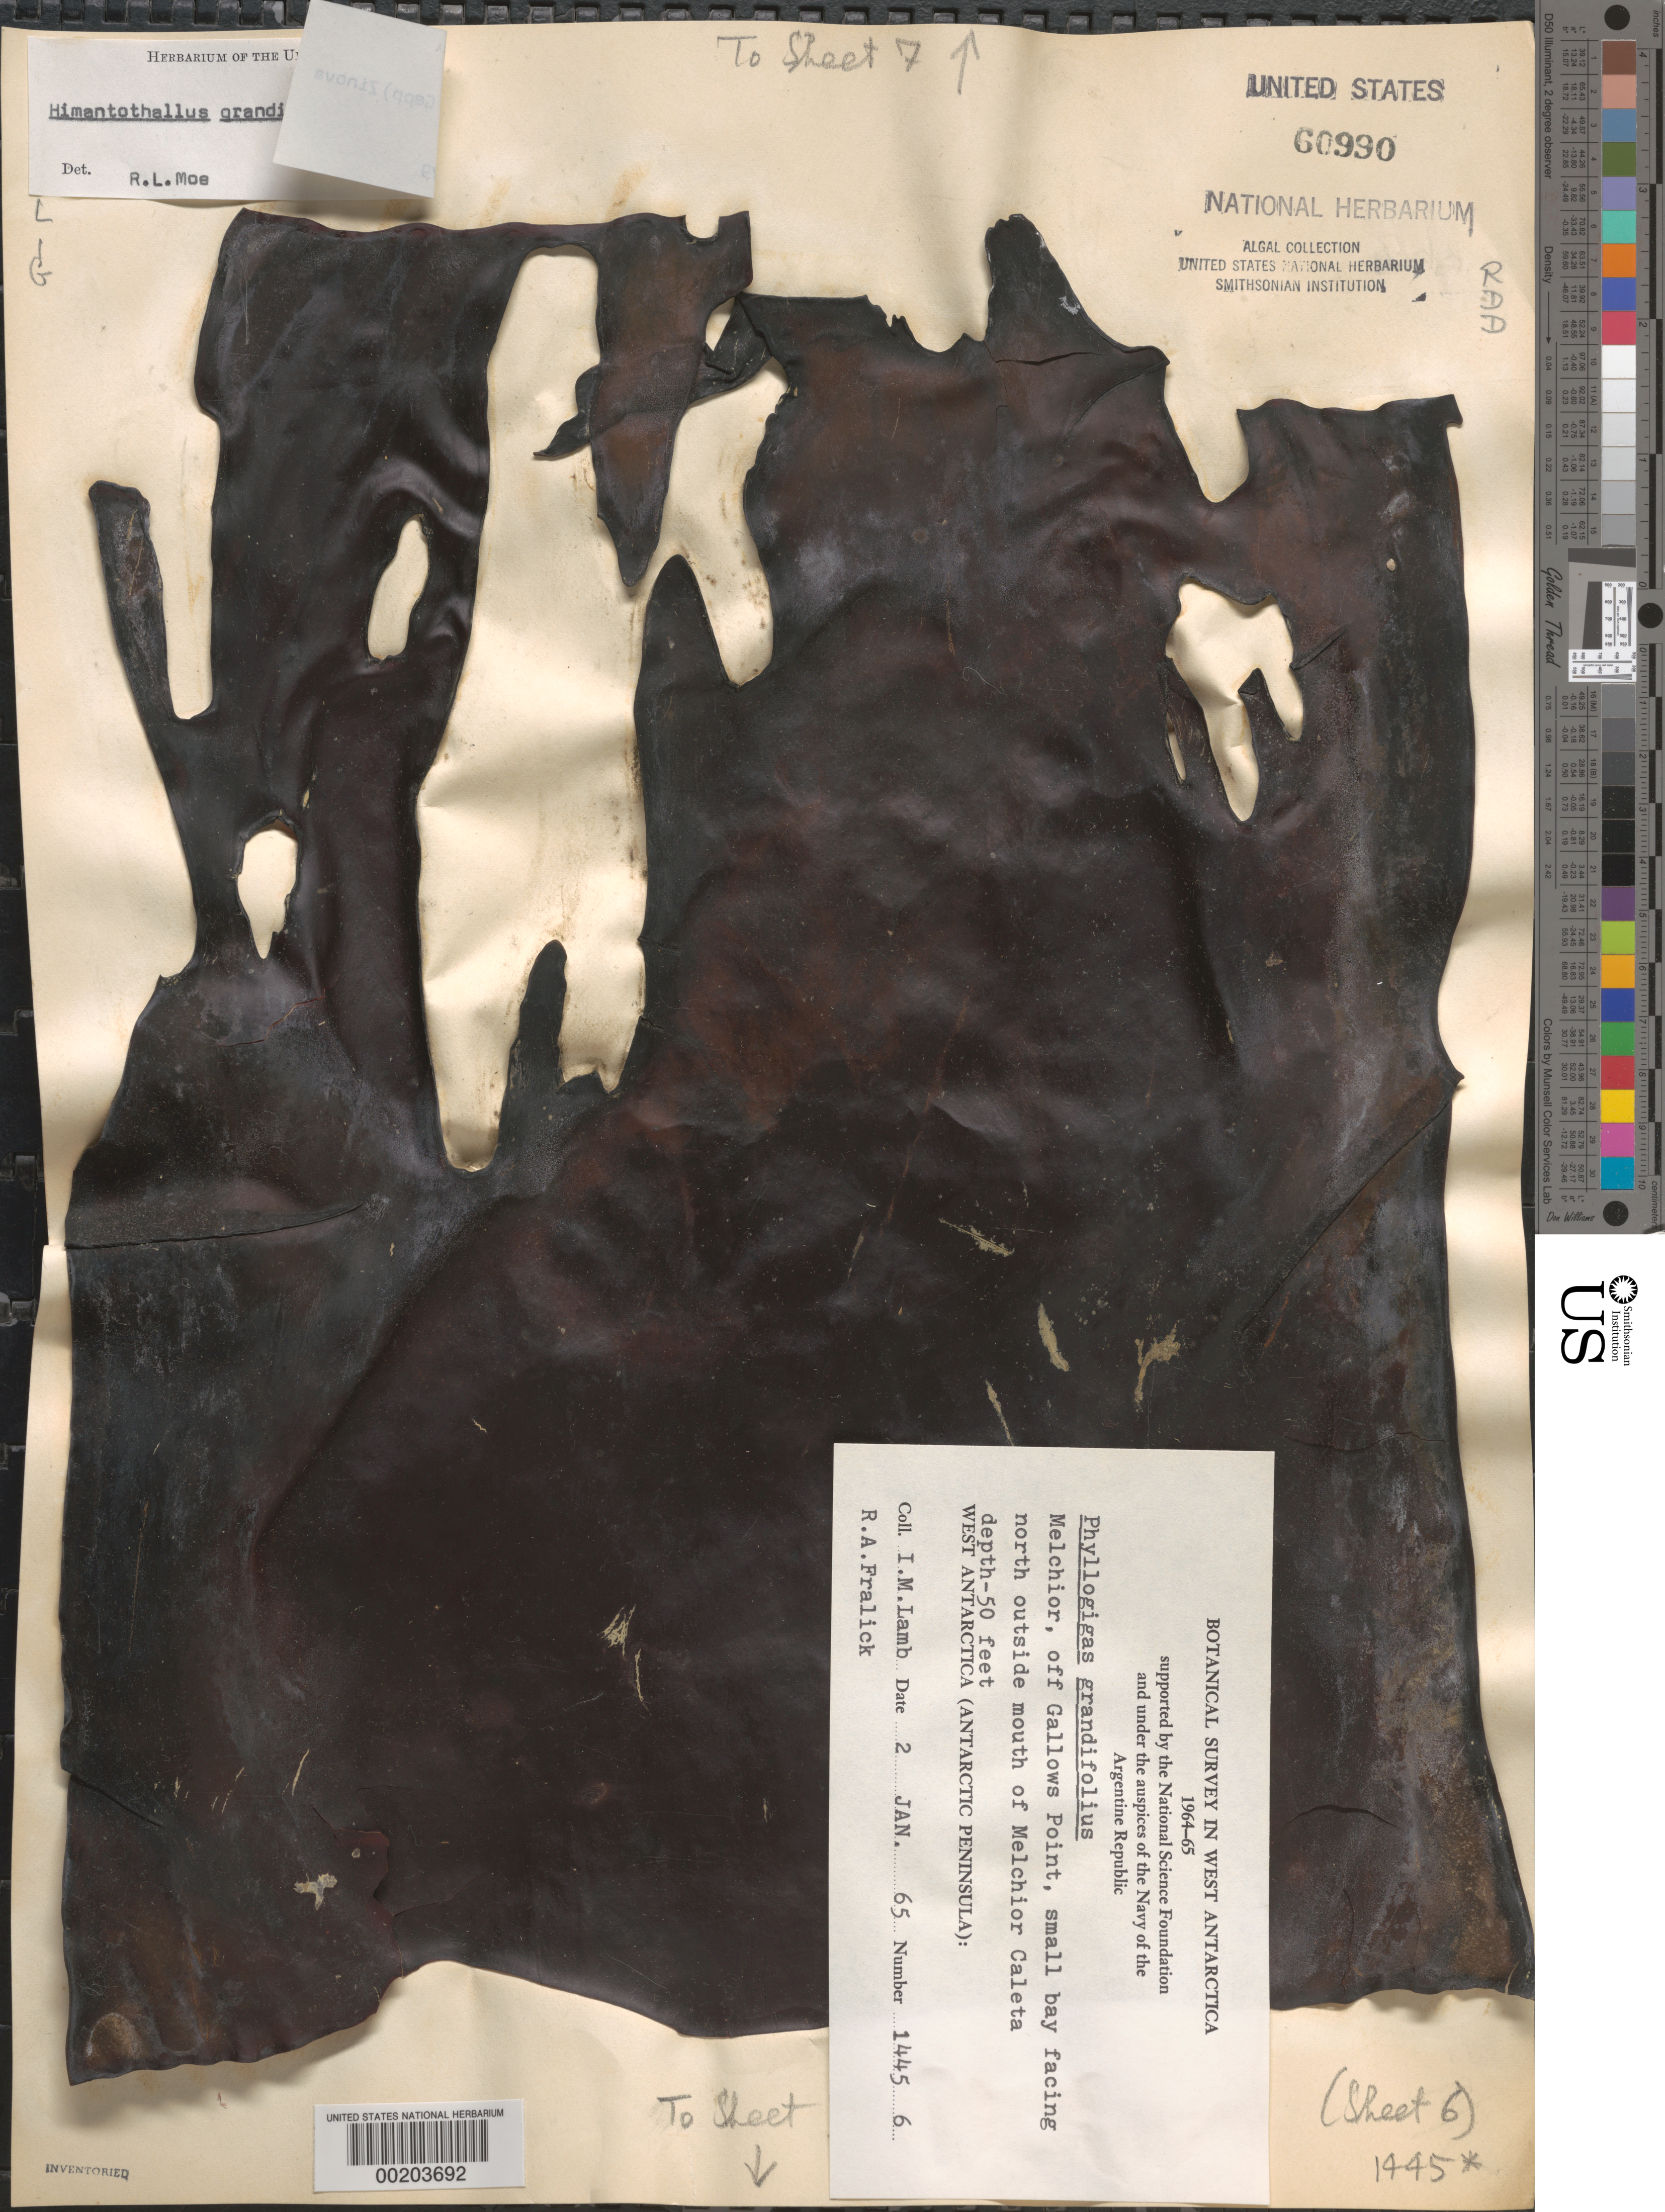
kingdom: Chromista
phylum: Ochrophyta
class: Phaeophyceae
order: Desmarestiales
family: Desmarestiaceae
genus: Himantothallus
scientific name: Himantothallus grandifolius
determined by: Moe, R. L.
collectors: I. M. Lamb & R. Fralick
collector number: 1445-6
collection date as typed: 02 Jan 1965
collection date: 1965-01-02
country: Antarctica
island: Gamma Island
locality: Off Gallows Point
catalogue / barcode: US 60990